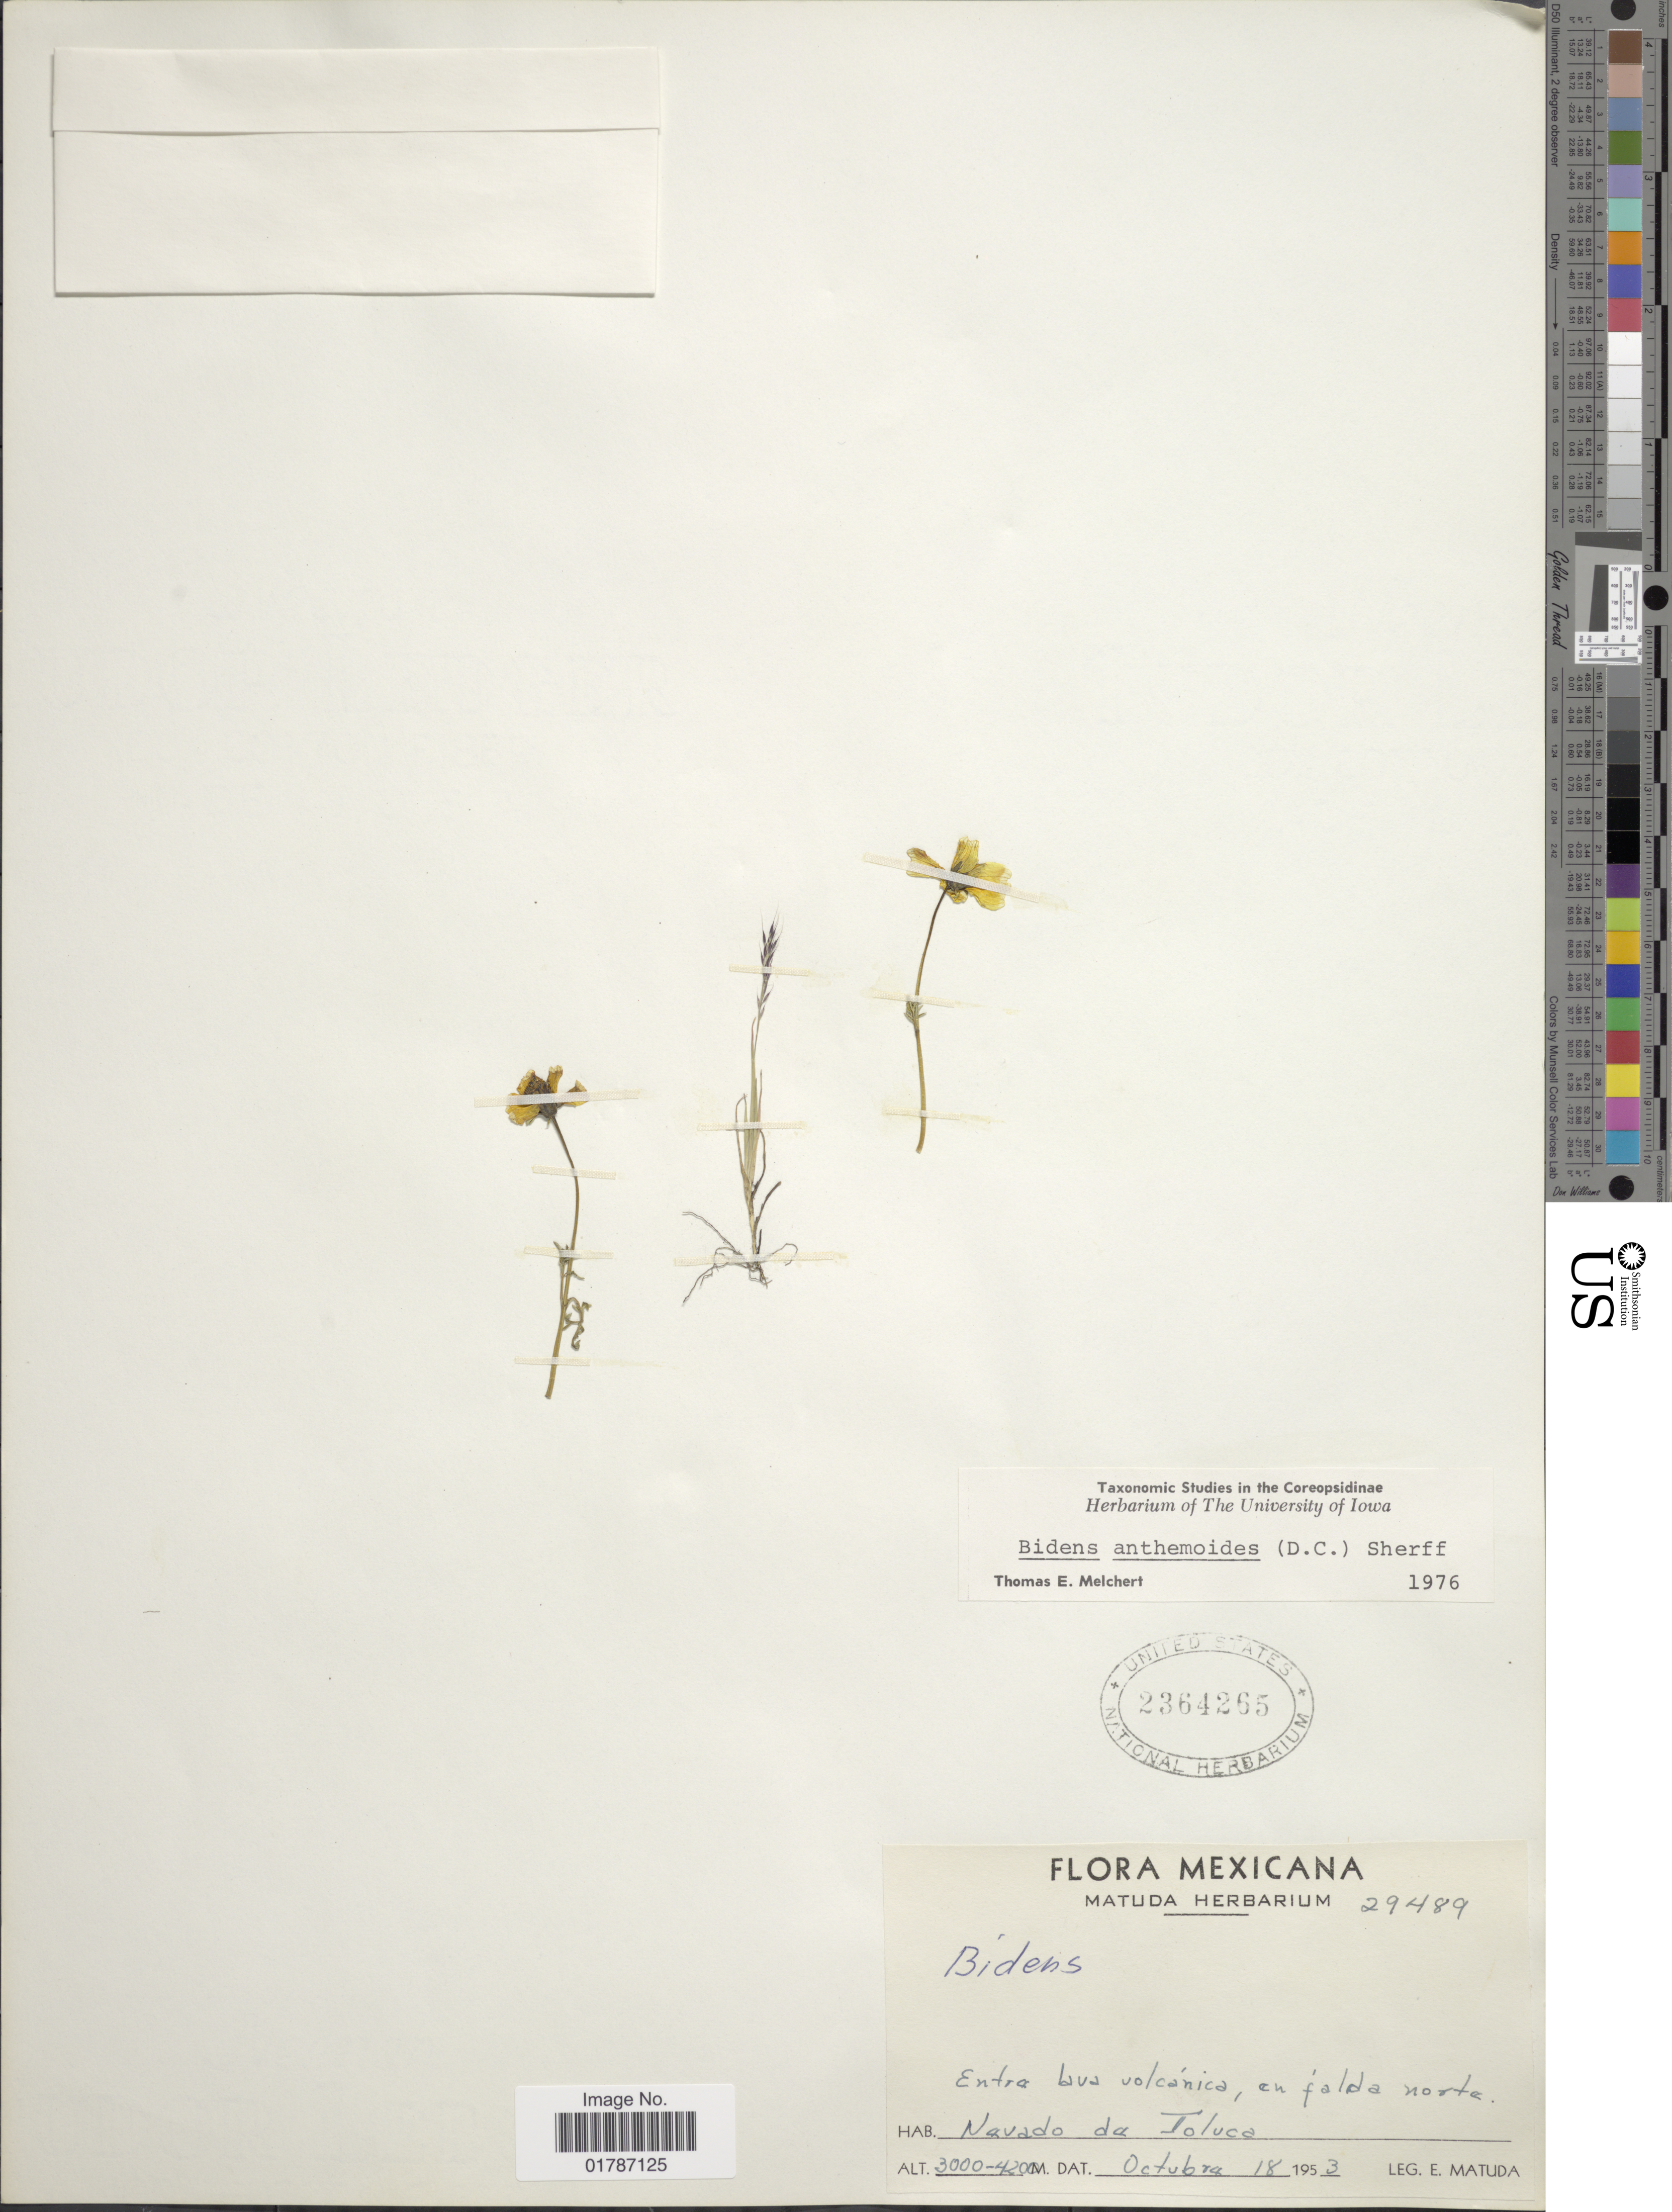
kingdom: Plantae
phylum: Tracheophyta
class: Magnoliopsida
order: Asterales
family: Asteraceae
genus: Bidens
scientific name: Bidens anthemoides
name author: (DC.) Sherff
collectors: E. Matuda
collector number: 29489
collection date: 1953-10-18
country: Mexico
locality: Entra lava volcanica, en falda norte, Nevado da Toluca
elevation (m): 3000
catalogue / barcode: US 2364265